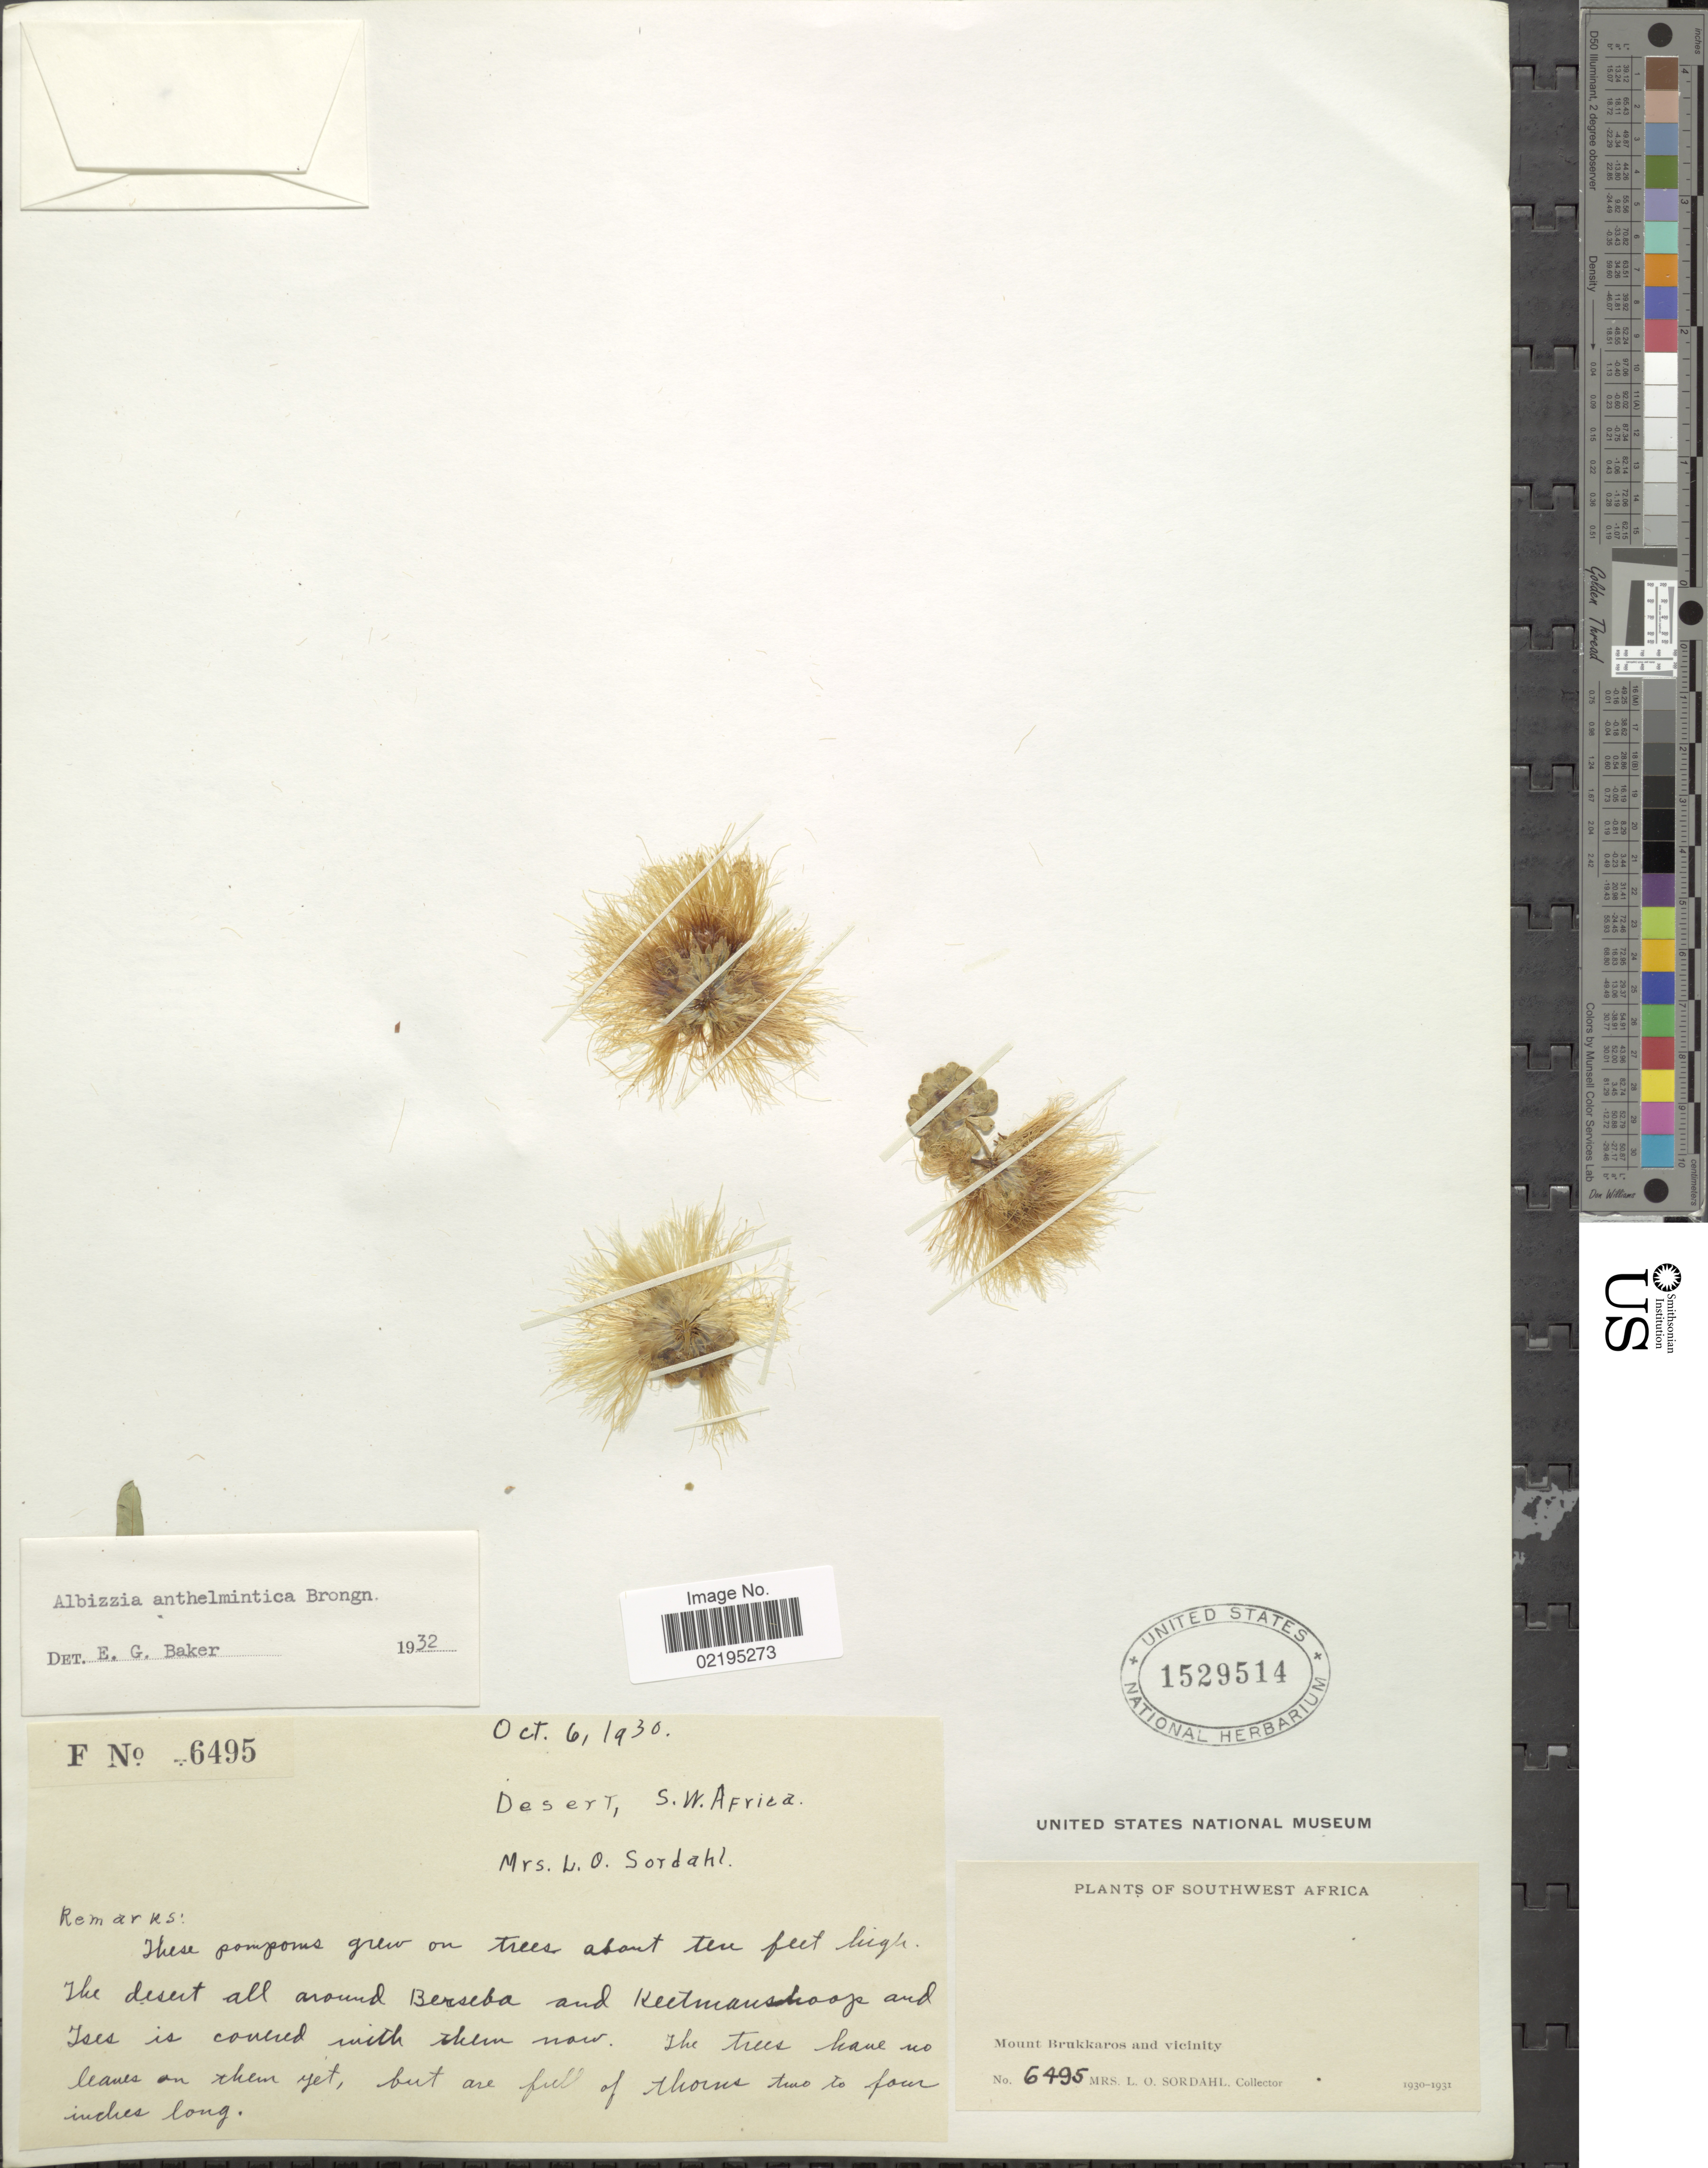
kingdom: Plantae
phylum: Tracheophyta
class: Magnoliopsida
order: Fabales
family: Fabaceae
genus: Albizia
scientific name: Albizia anthelmintica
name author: Brongn.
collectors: L. Sordahl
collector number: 6495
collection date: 1930/1931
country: Namibia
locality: Southwest Africa, Mount Brukkaros and Vicinity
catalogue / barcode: US 1529514